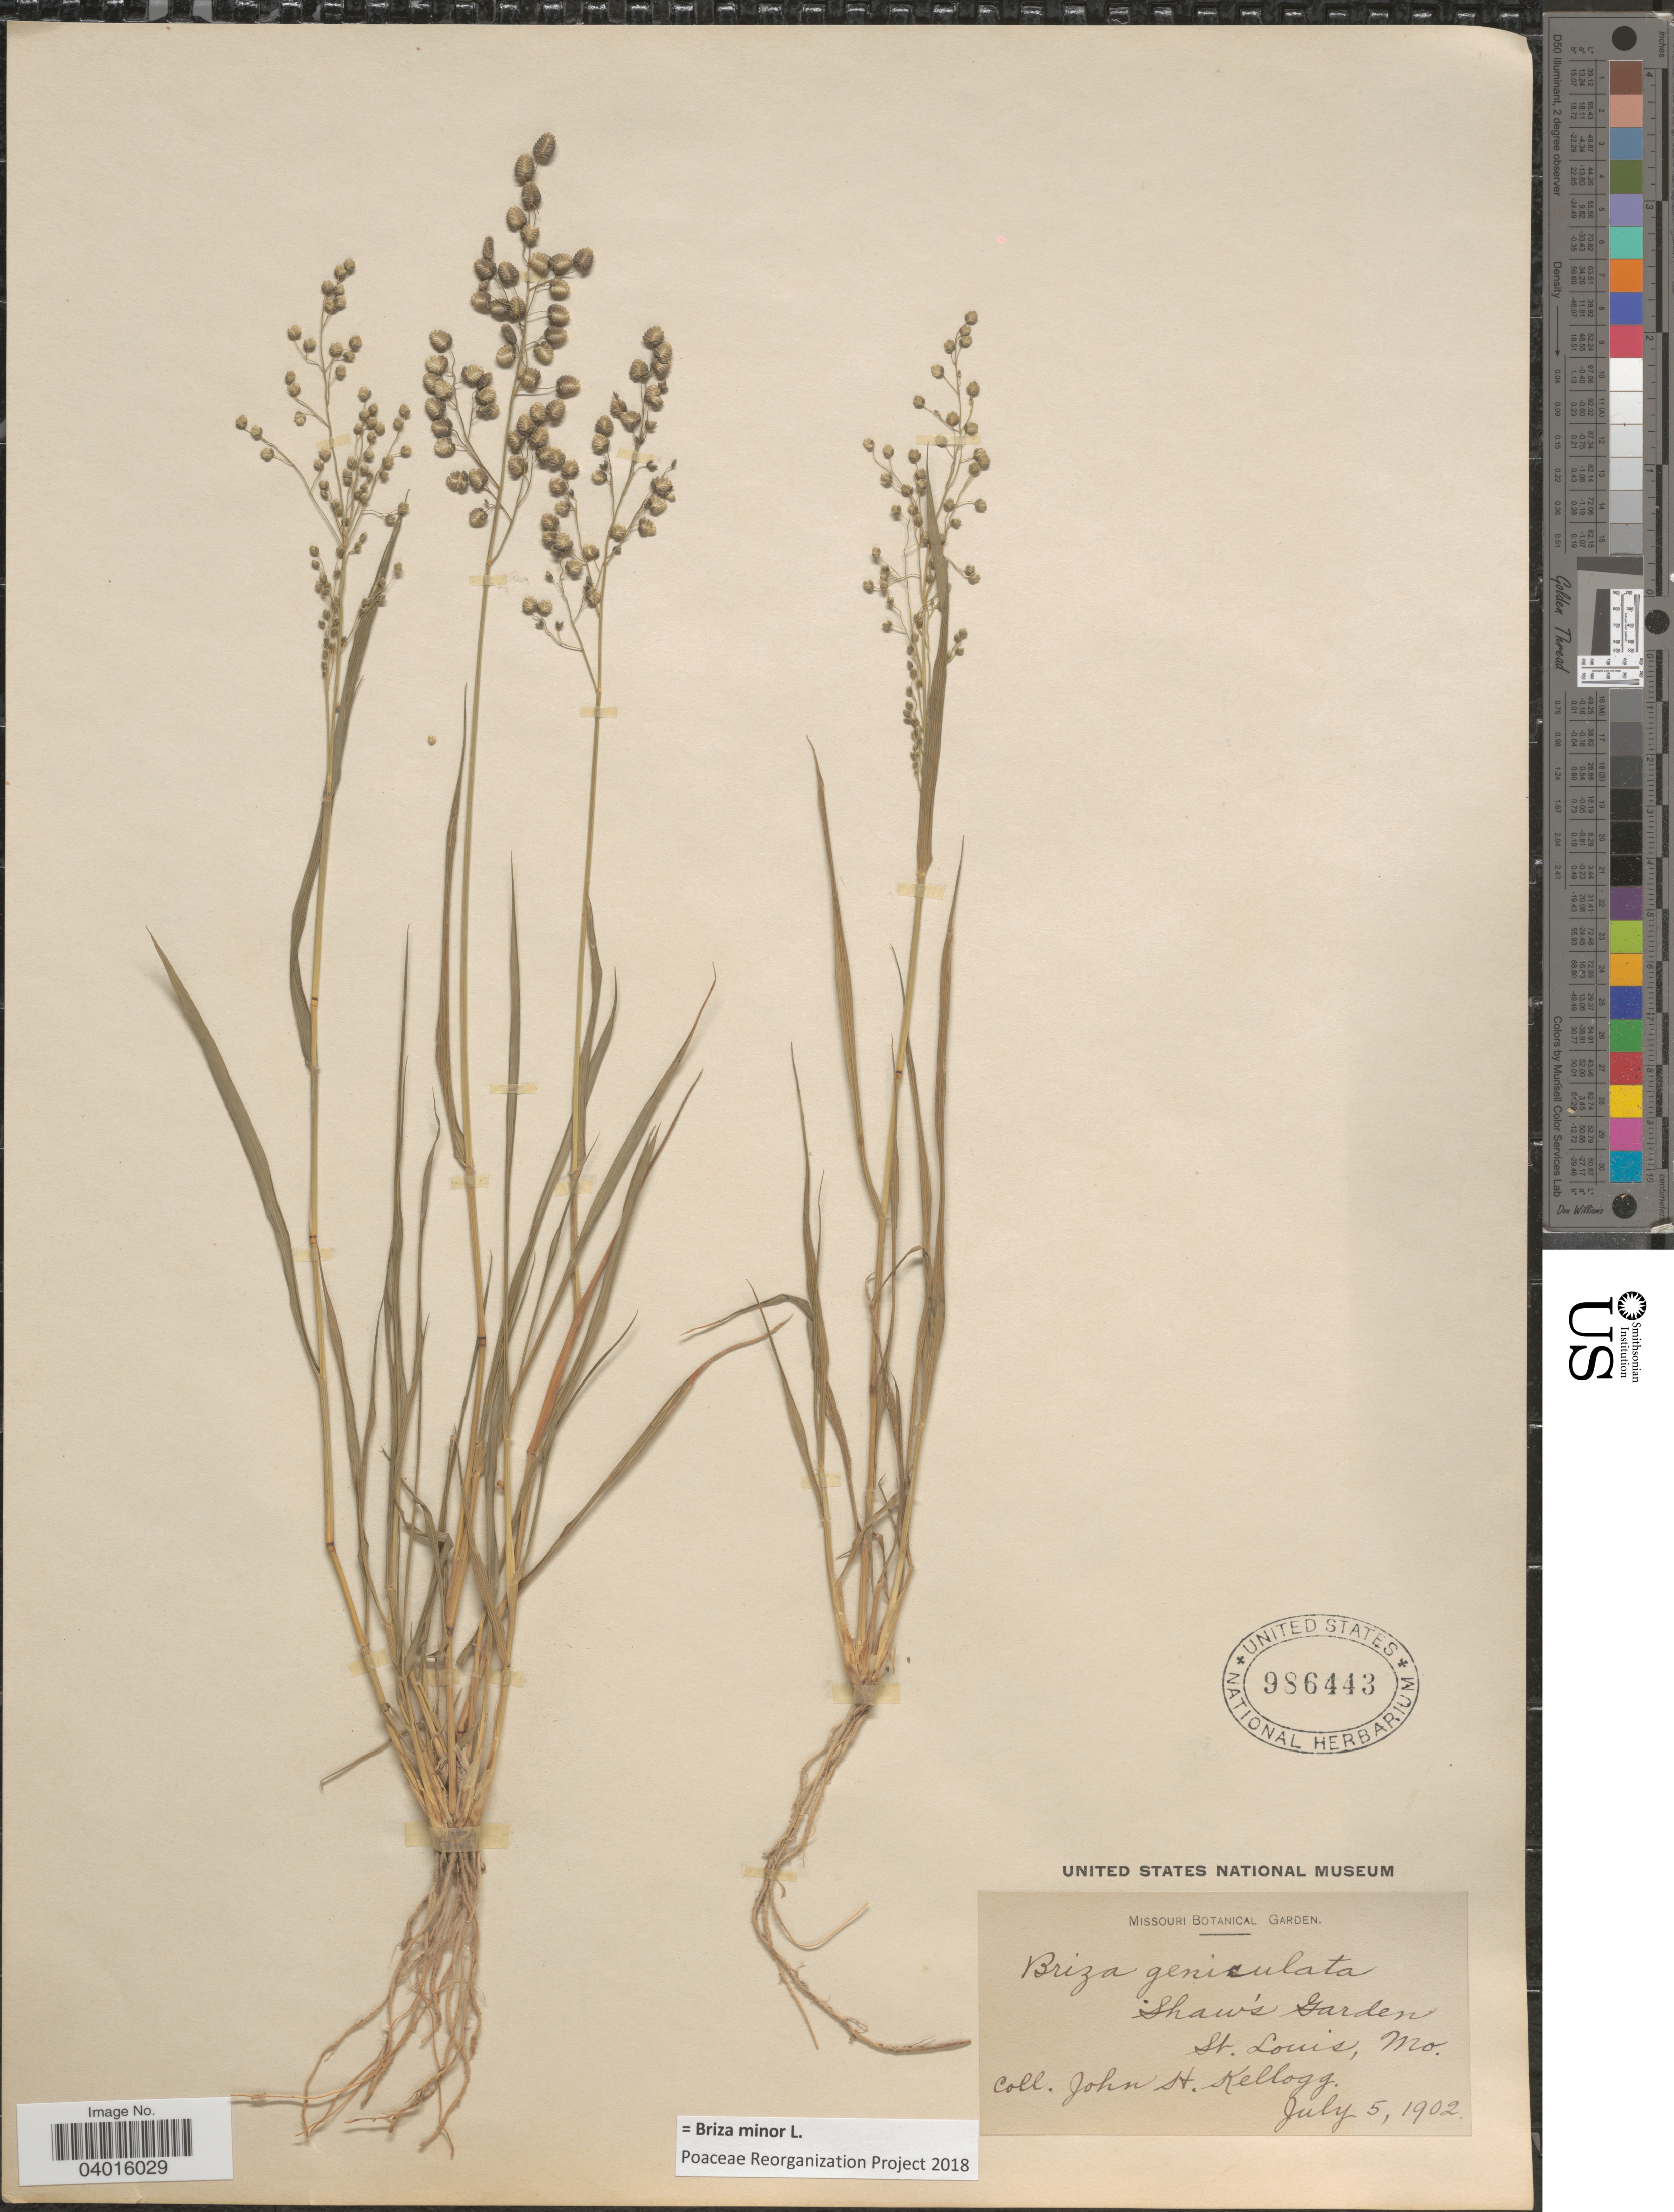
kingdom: Plantae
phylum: Tracheophyta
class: Liliopsida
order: Poales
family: Poaceae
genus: Briza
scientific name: Briza minor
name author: L.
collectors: J. H. Kellogg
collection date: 1902-07-05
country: United States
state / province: Missouri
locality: Shaw's Garden. St. Louis.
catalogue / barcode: US 986443